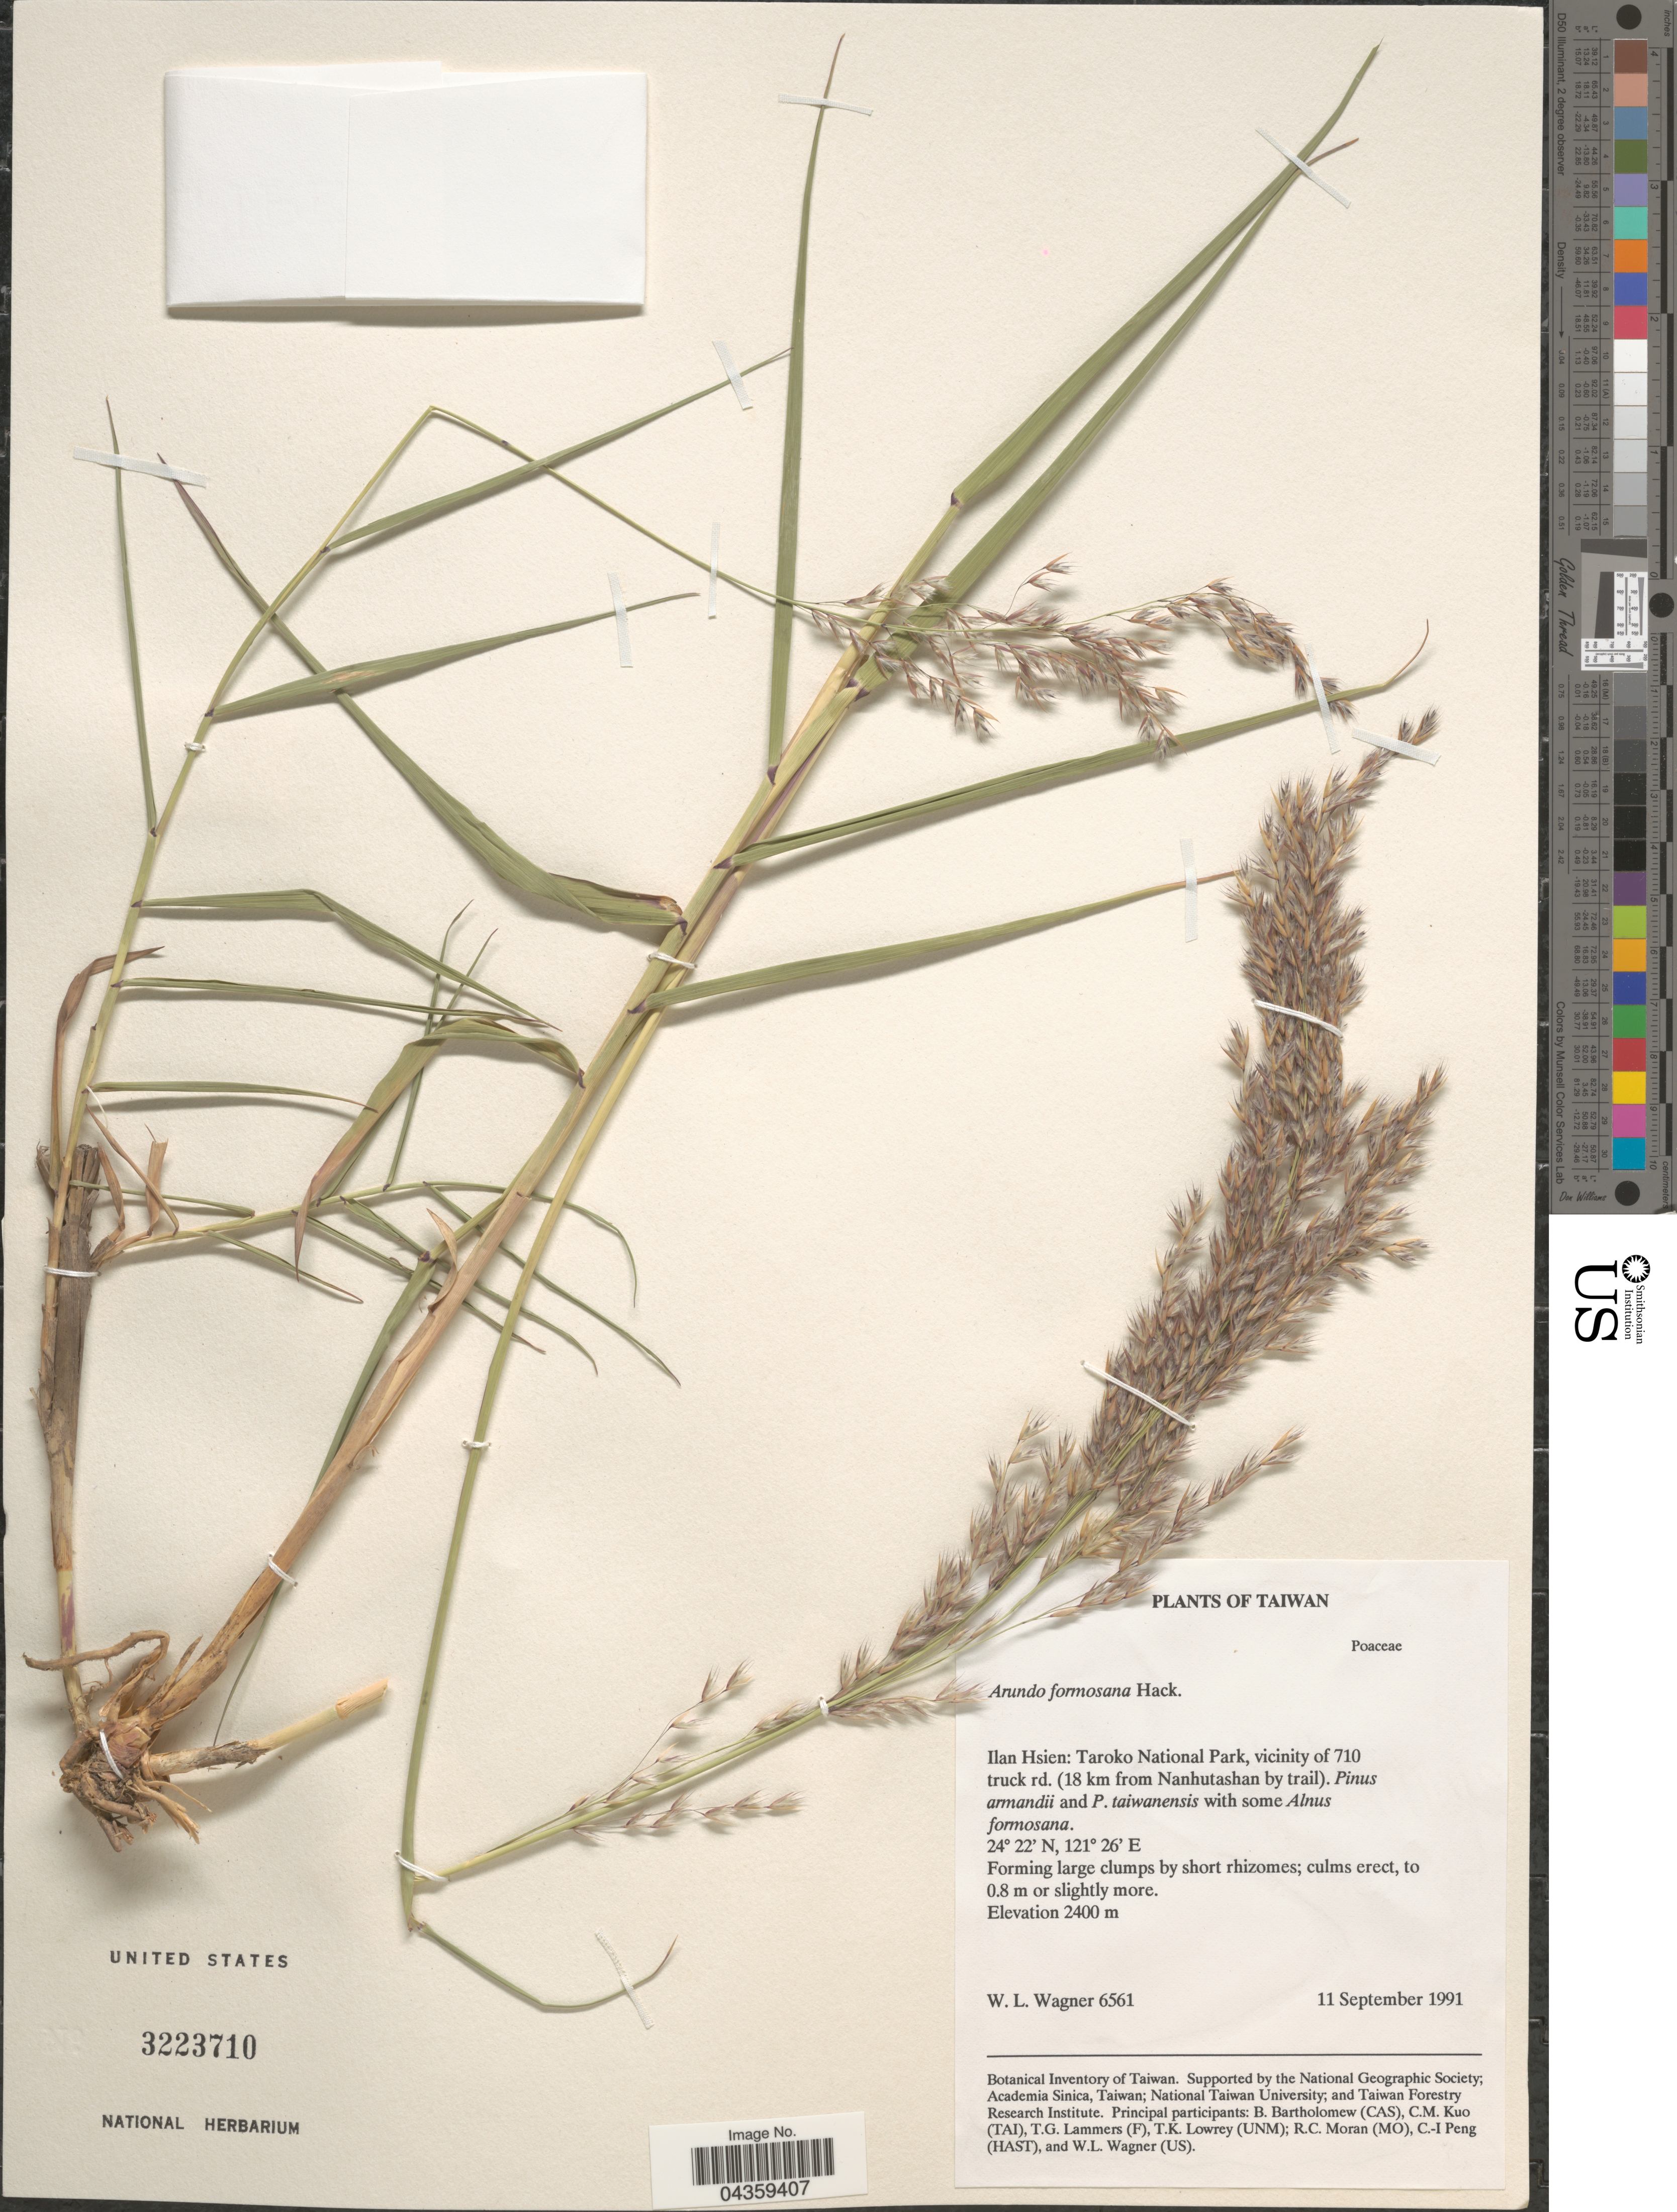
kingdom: Plantae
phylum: Tracheophyta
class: Liliopsida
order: Poales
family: Poaceae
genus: Arundo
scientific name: Arundo formosana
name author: Hack.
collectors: W. L. Wagner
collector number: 6561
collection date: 1991-09-11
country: Taiwan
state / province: Ilan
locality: Ilan Hsien: Taroko National Park, vicinity of 710 truck rd. (18 km from Nanhutashan by trail).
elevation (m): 2400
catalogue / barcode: US 3223710